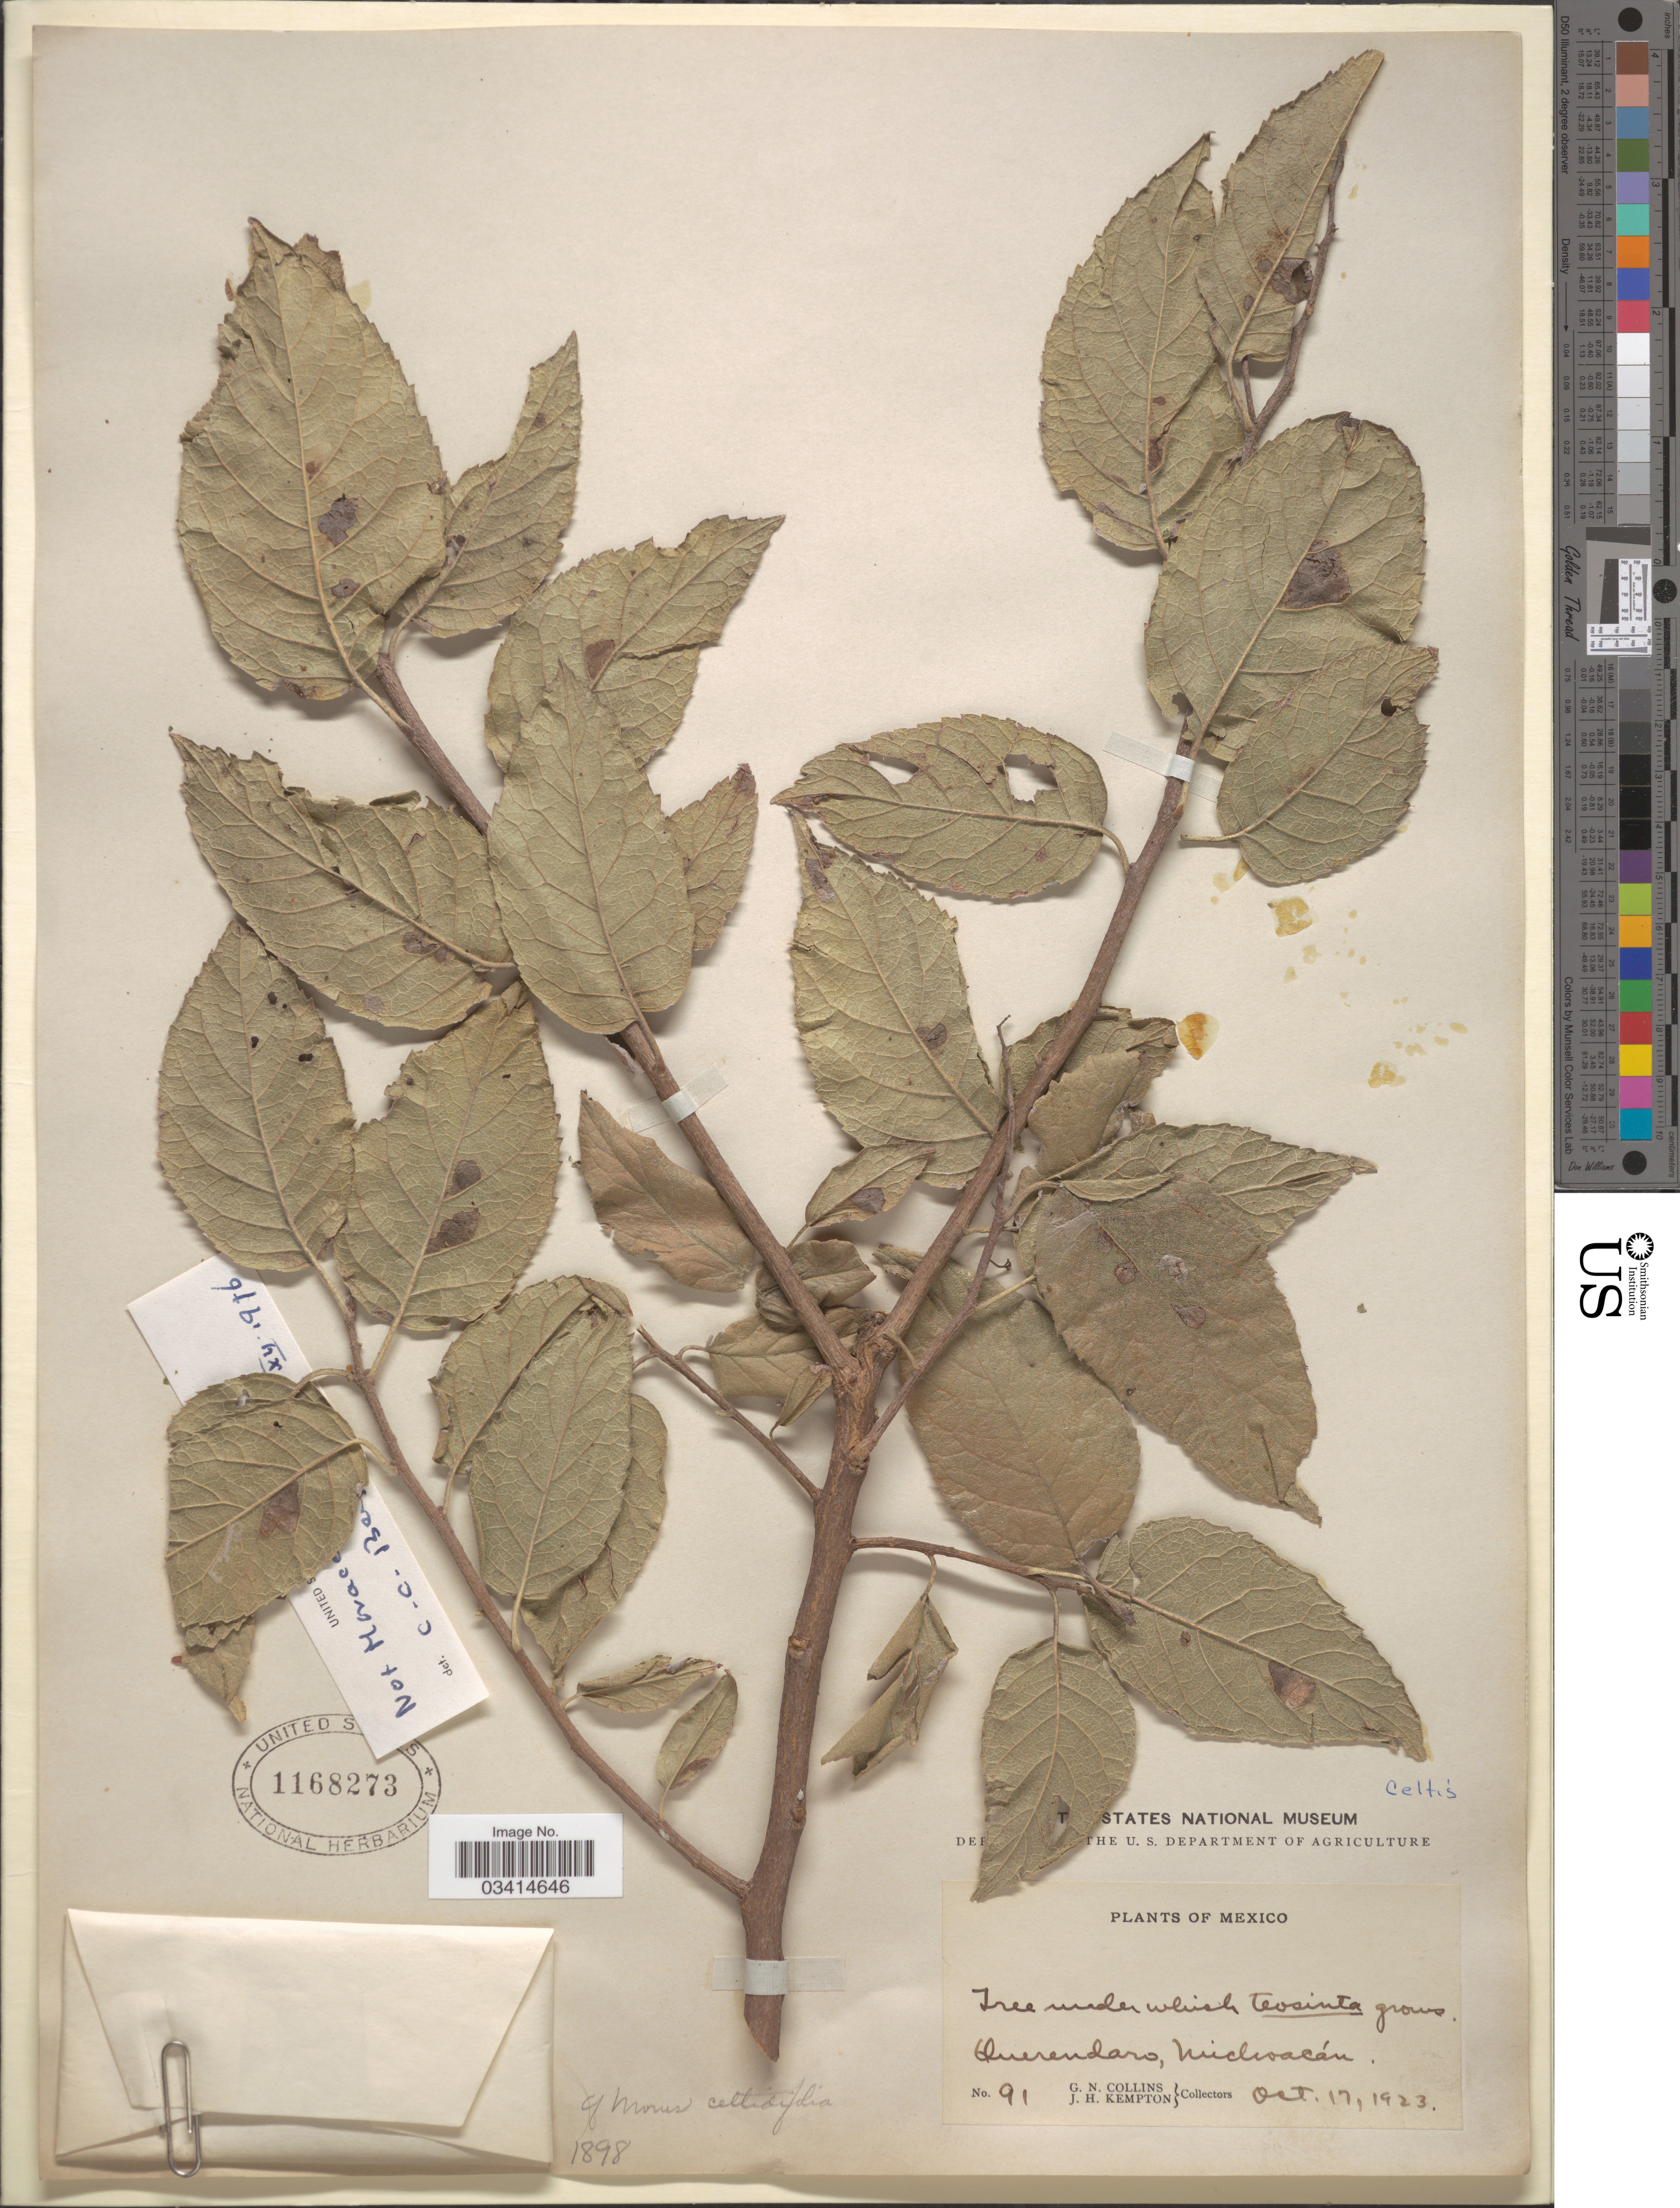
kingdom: Plantae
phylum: Tracheophyta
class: Magnoliopsida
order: Rosales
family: Cannabaceae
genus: Celtis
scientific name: Celtis sp.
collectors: G. Collins & J. H. Kempton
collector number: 91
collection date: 1923-10-17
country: Mexico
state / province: Michoacán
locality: Querendaro.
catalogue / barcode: US 1168273